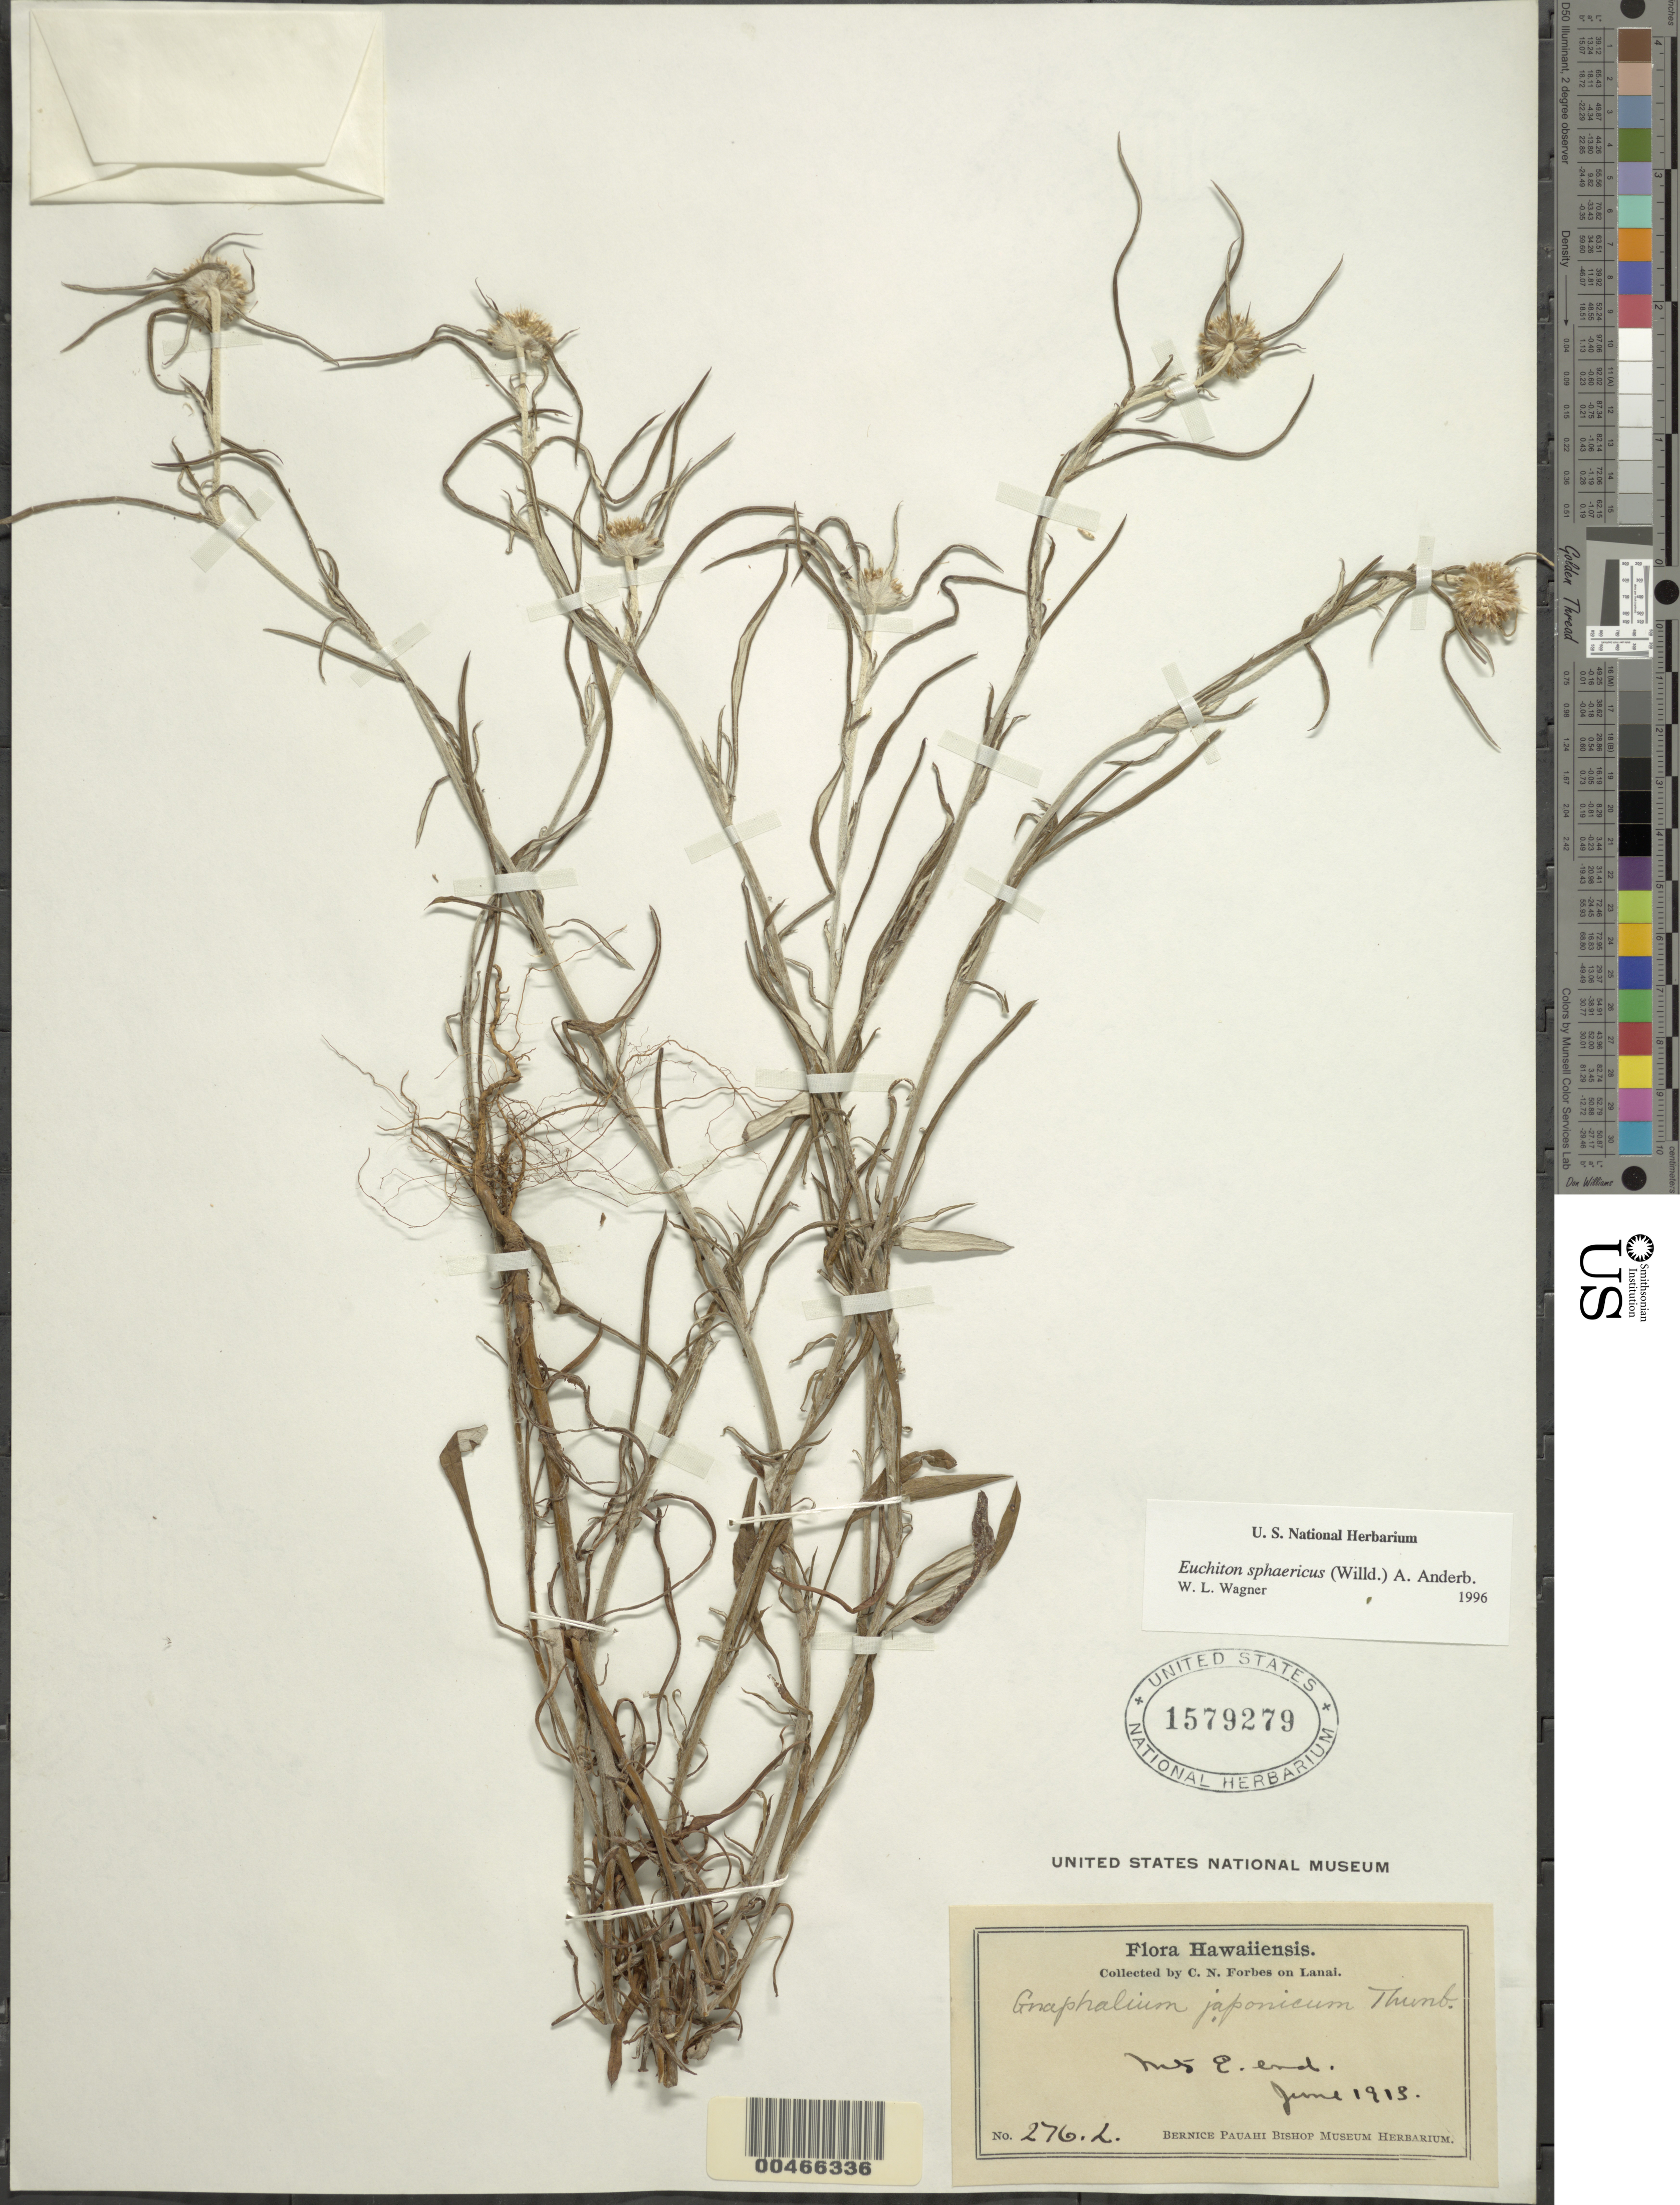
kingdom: Plantae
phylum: Tracheophyta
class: Magnoliopsida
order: Asterales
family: Asteraceae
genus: Euchiton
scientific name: Euchiton sphaericus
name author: (Willd.) Holub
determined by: Wagner, W. L., (BOT), Smithsonian Institution - National Museum of Natural History (UNITED STATES)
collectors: C. N. Forbes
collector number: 276.L.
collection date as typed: Jun 1913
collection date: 1913-06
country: United States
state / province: Hawaii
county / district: Maui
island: Lana'i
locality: Mt. E end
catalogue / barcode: US 1579279